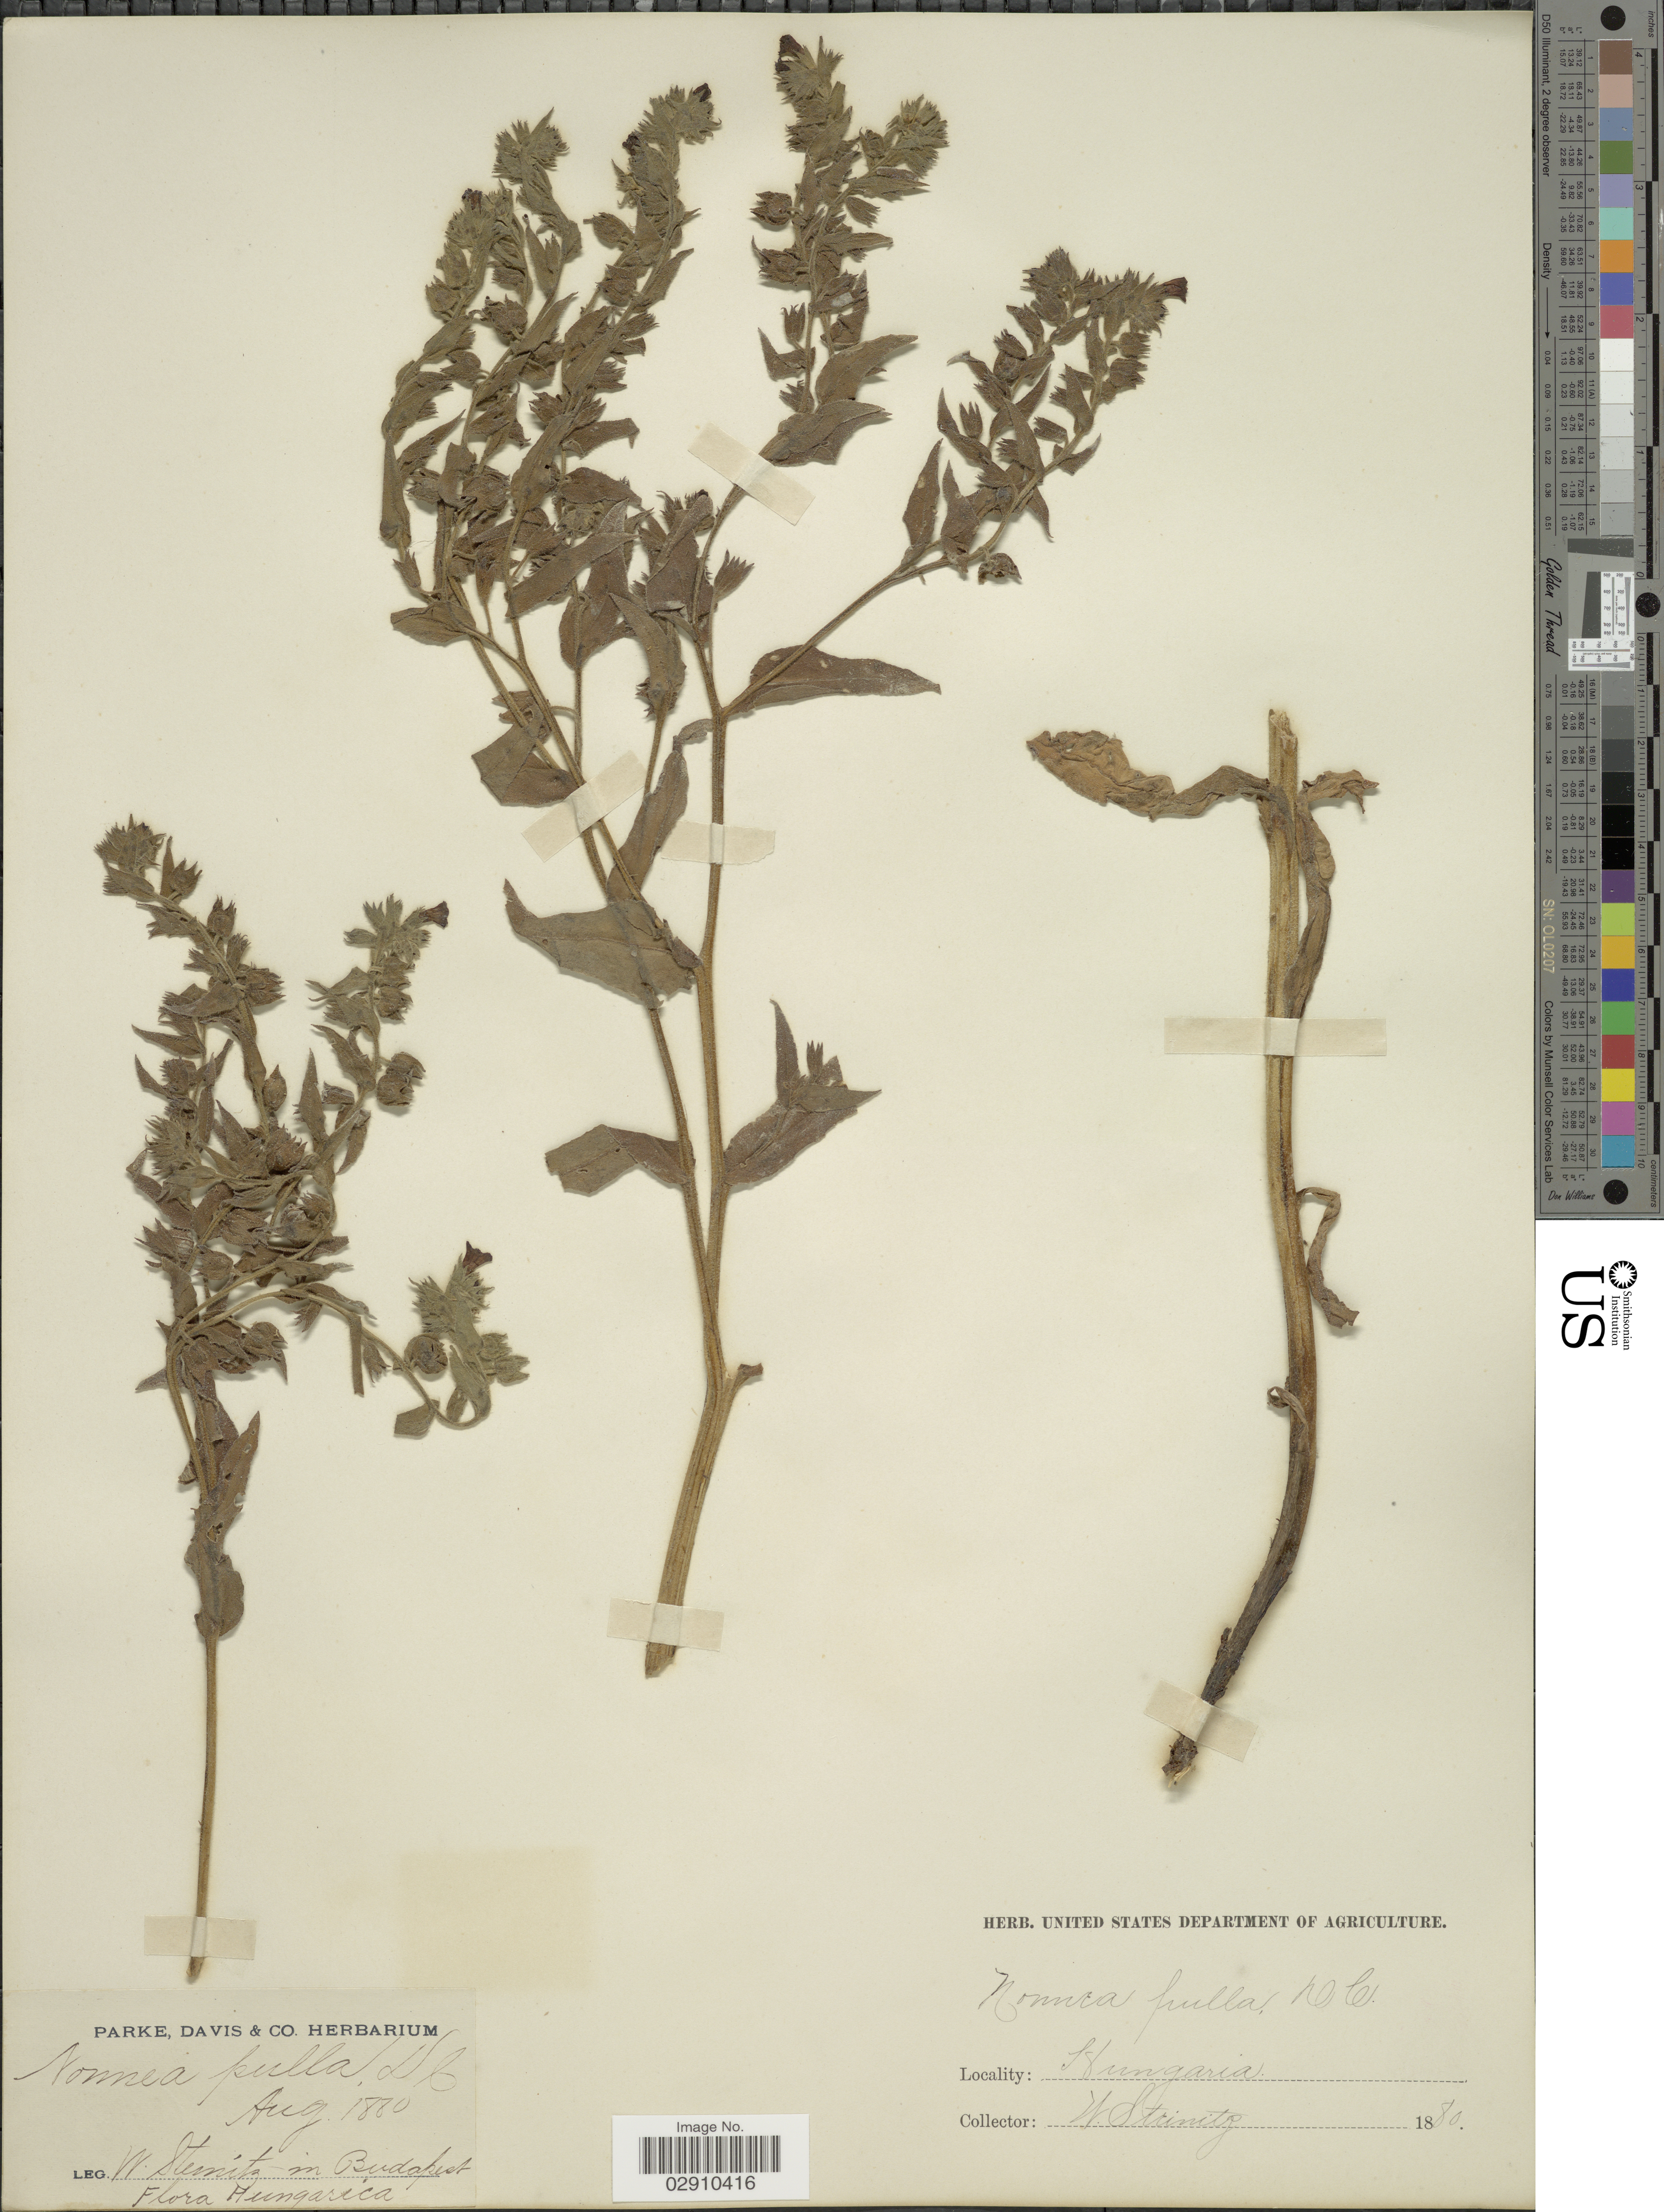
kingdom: Plantae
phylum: Tracheophyta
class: Magnoliopsida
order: Boraginales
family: Boraginaceae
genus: Nonea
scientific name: Nonea pulla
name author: (L.) DC.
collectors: W. Steinitz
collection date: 1880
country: Hungary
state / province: Budapest, Capital District of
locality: Budapest.